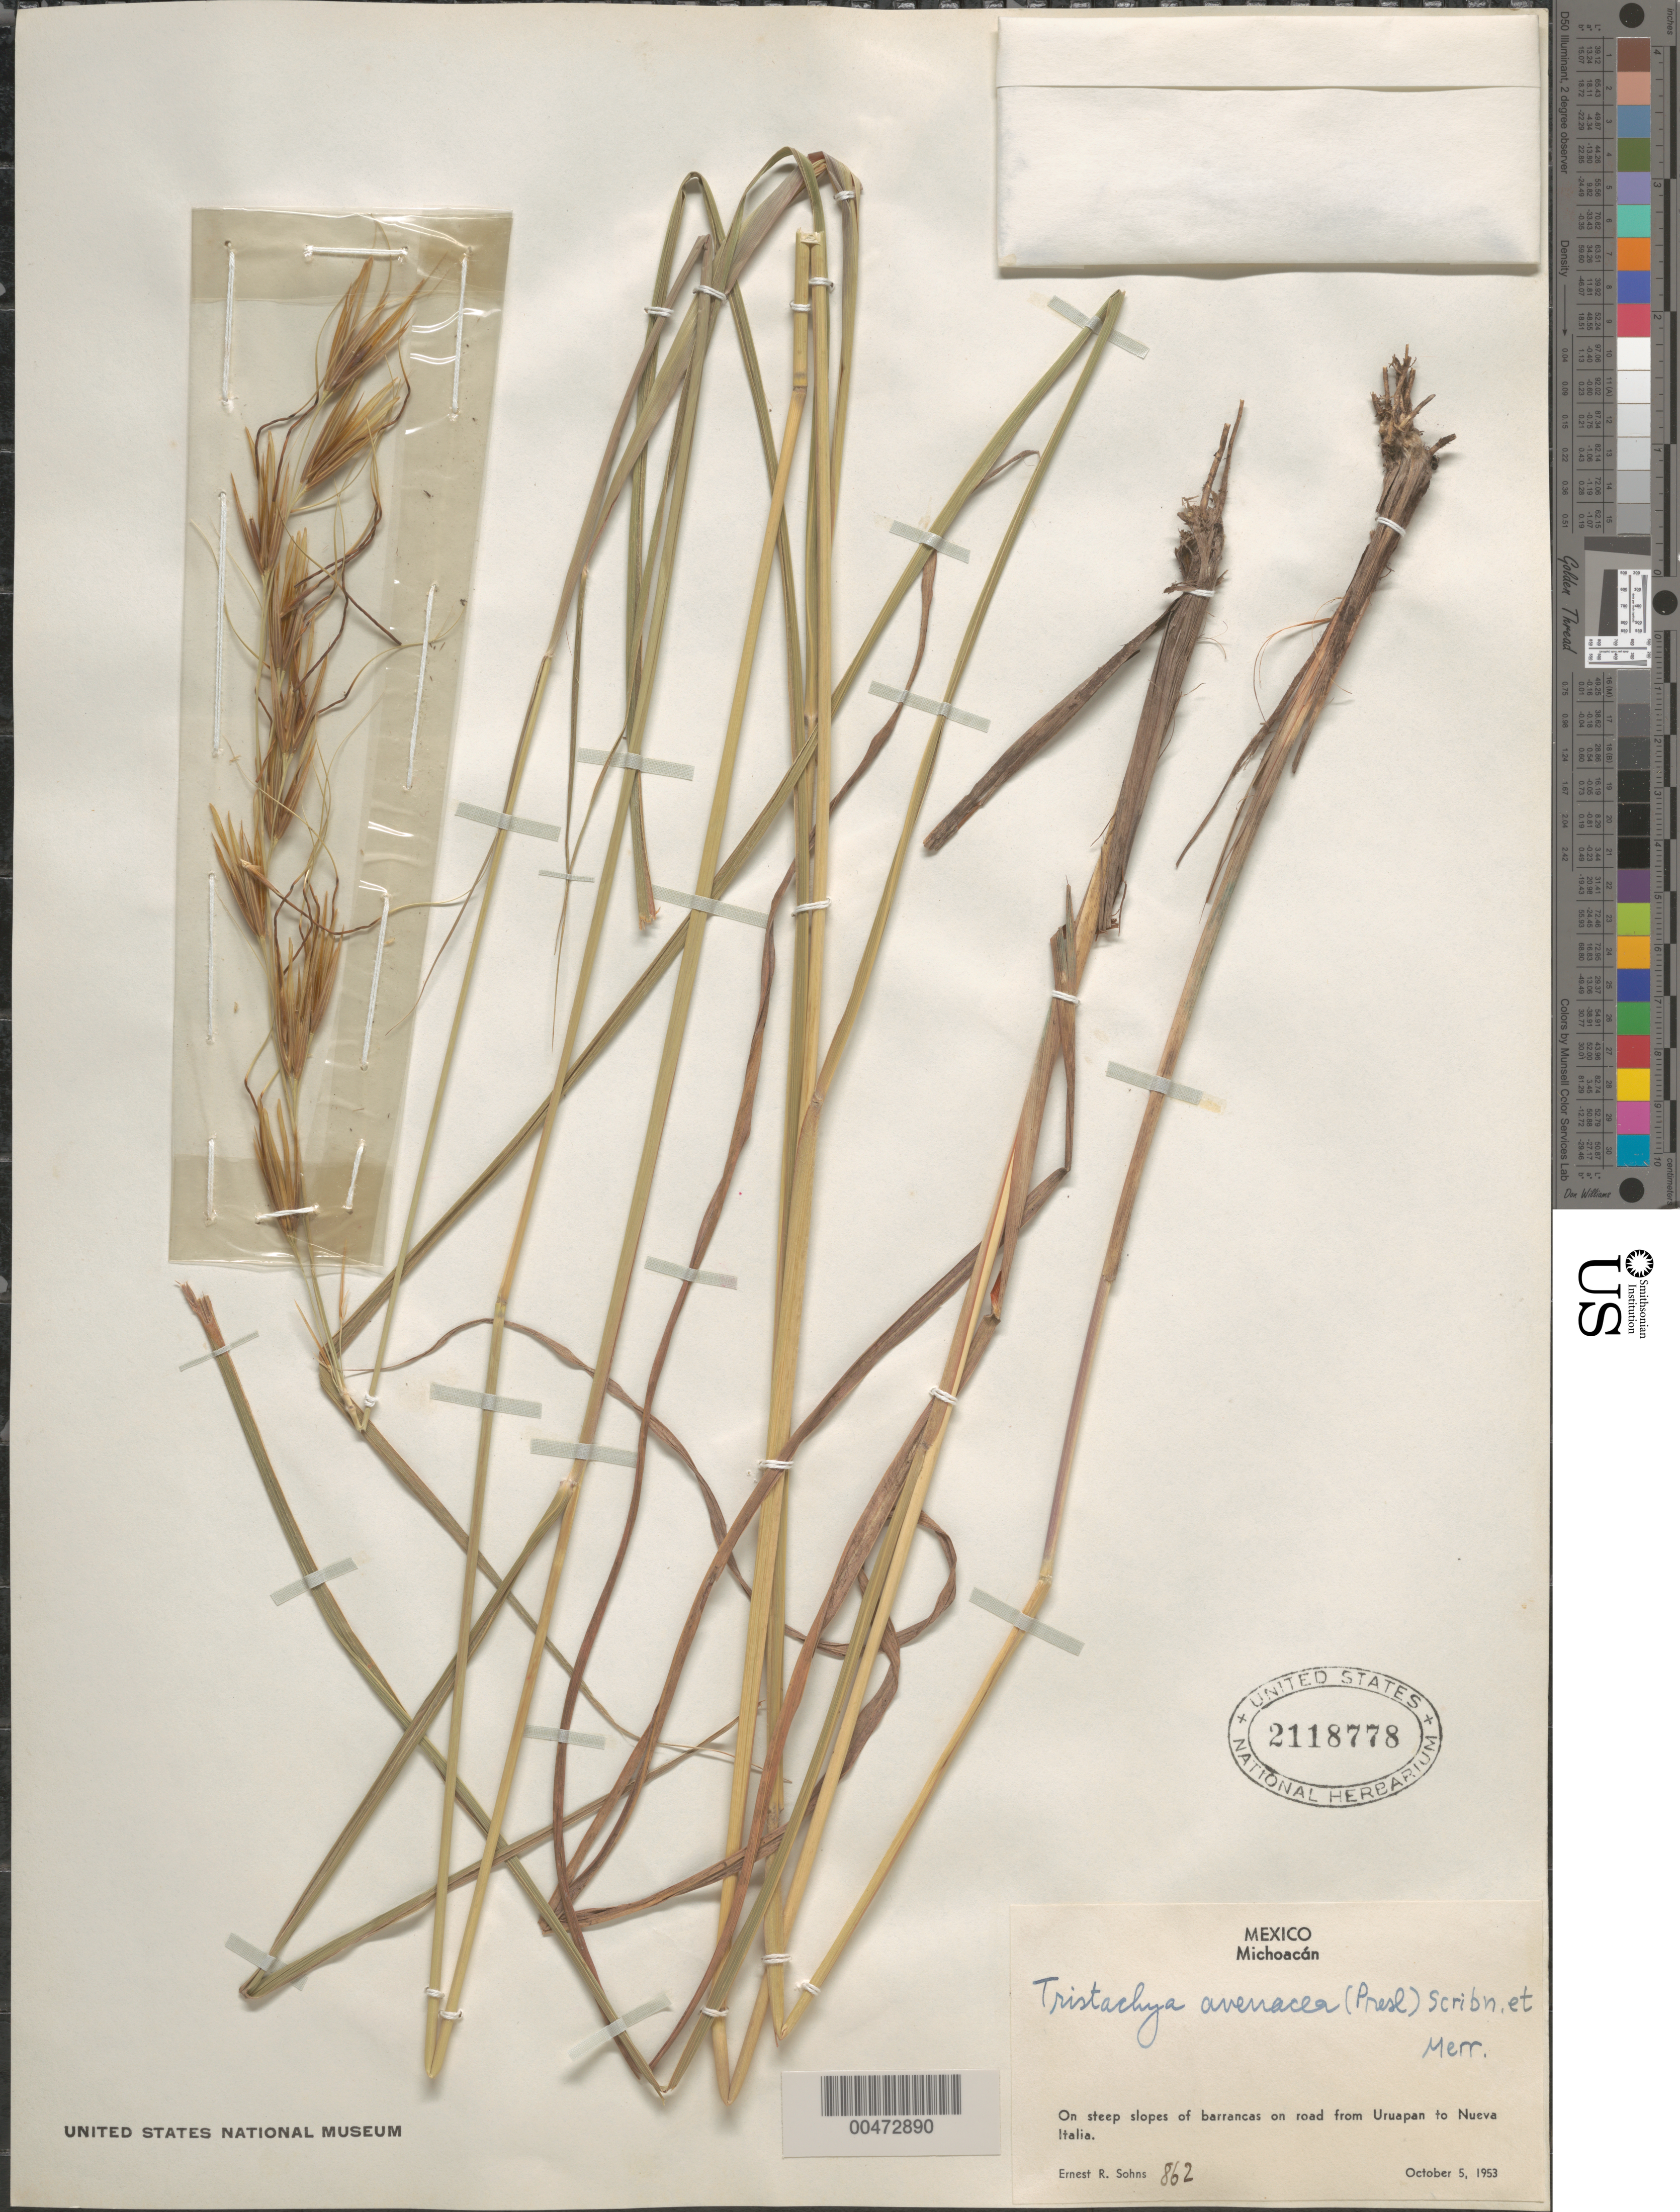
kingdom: Plantae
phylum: Tracheophyta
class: Liliopsida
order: Poales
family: Poaceae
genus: Tristachya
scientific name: Tristachya avenacea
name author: Scribn. & Merr.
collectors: E. R. Sohns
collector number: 862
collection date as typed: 5 Oct 1953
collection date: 1953-10-05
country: Mexico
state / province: Michoacán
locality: On rd from Uruapan to Nueva Italia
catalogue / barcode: US 2118778